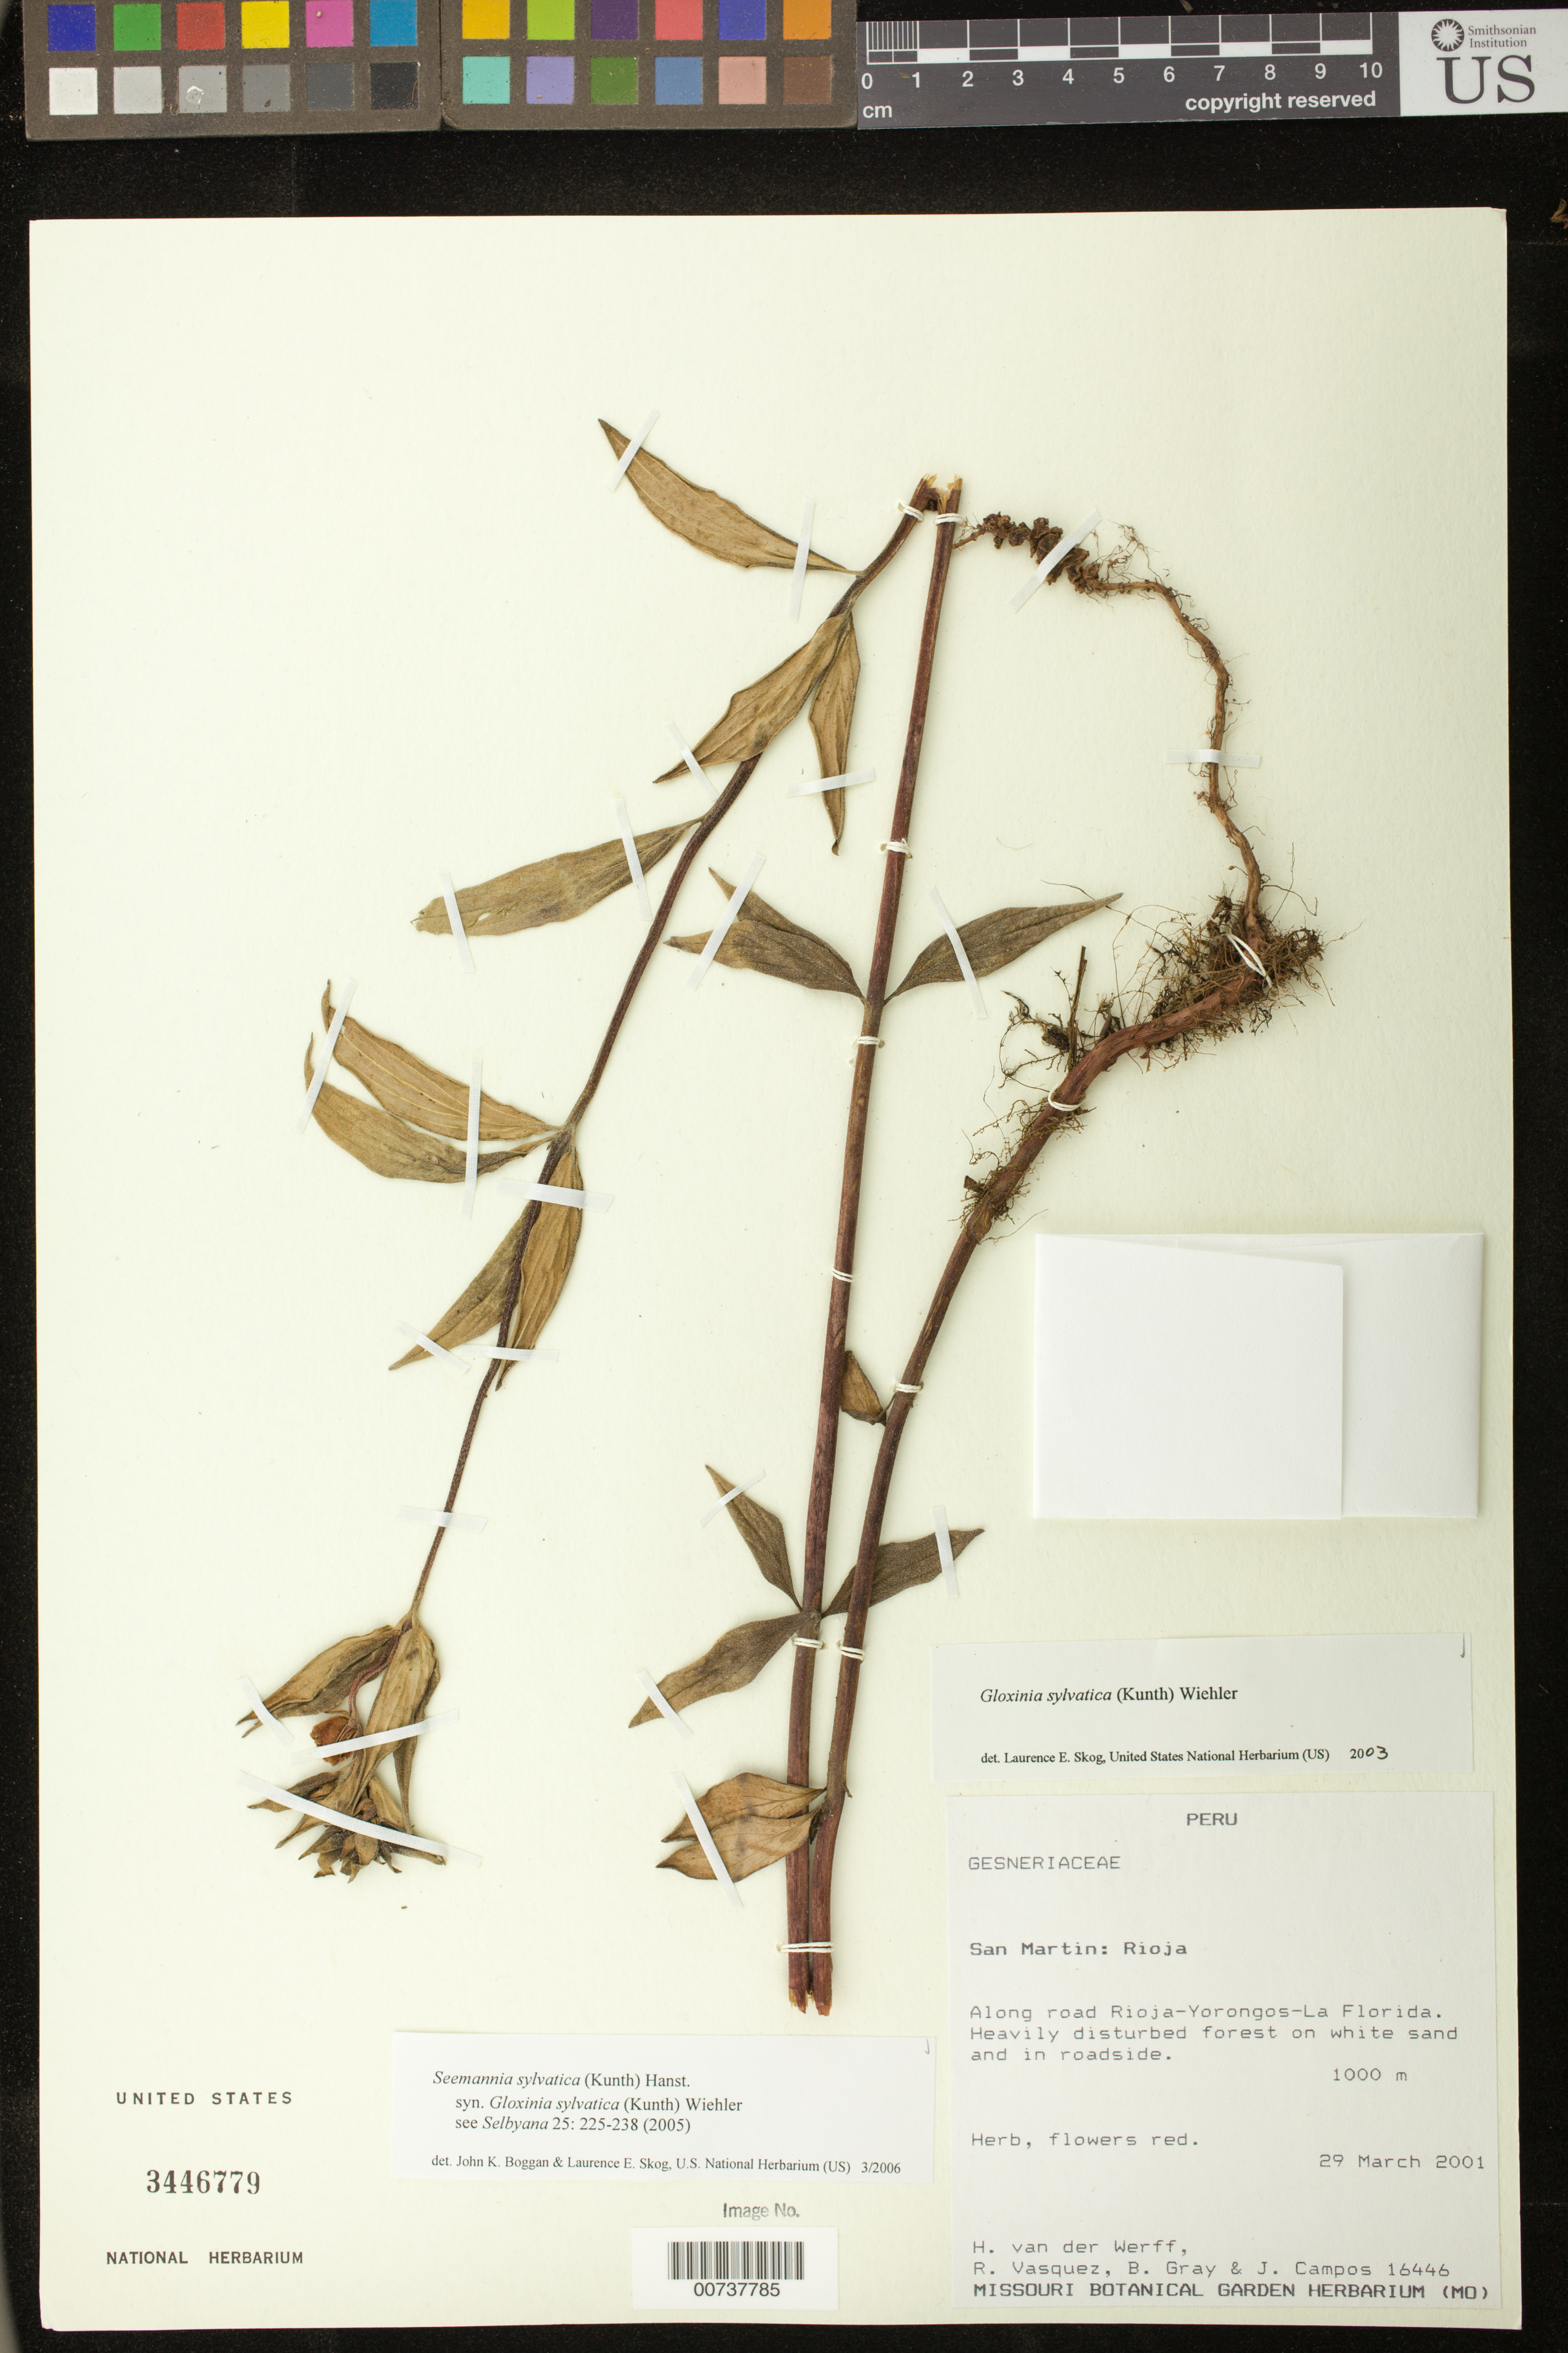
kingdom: Plantae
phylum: Tracheophyta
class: Magnoliopsida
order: Lamiales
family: Gesneriaceae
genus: Seemannia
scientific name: Seemannia sylvatica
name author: (Kunth) Hanst.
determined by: Boggan, J. K.; Skog, L. E.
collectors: H. van der Werff, R. Vásquez, B. Gray & J. Campos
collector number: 16446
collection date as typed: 29 Mar 2001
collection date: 2001-03-29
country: Peru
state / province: San Martín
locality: Rioja, along road Rioja-Yorongos-La Florida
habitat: Heavily disturbed forest on white sand and in roadside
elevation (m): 1000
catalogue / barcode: US 3446779